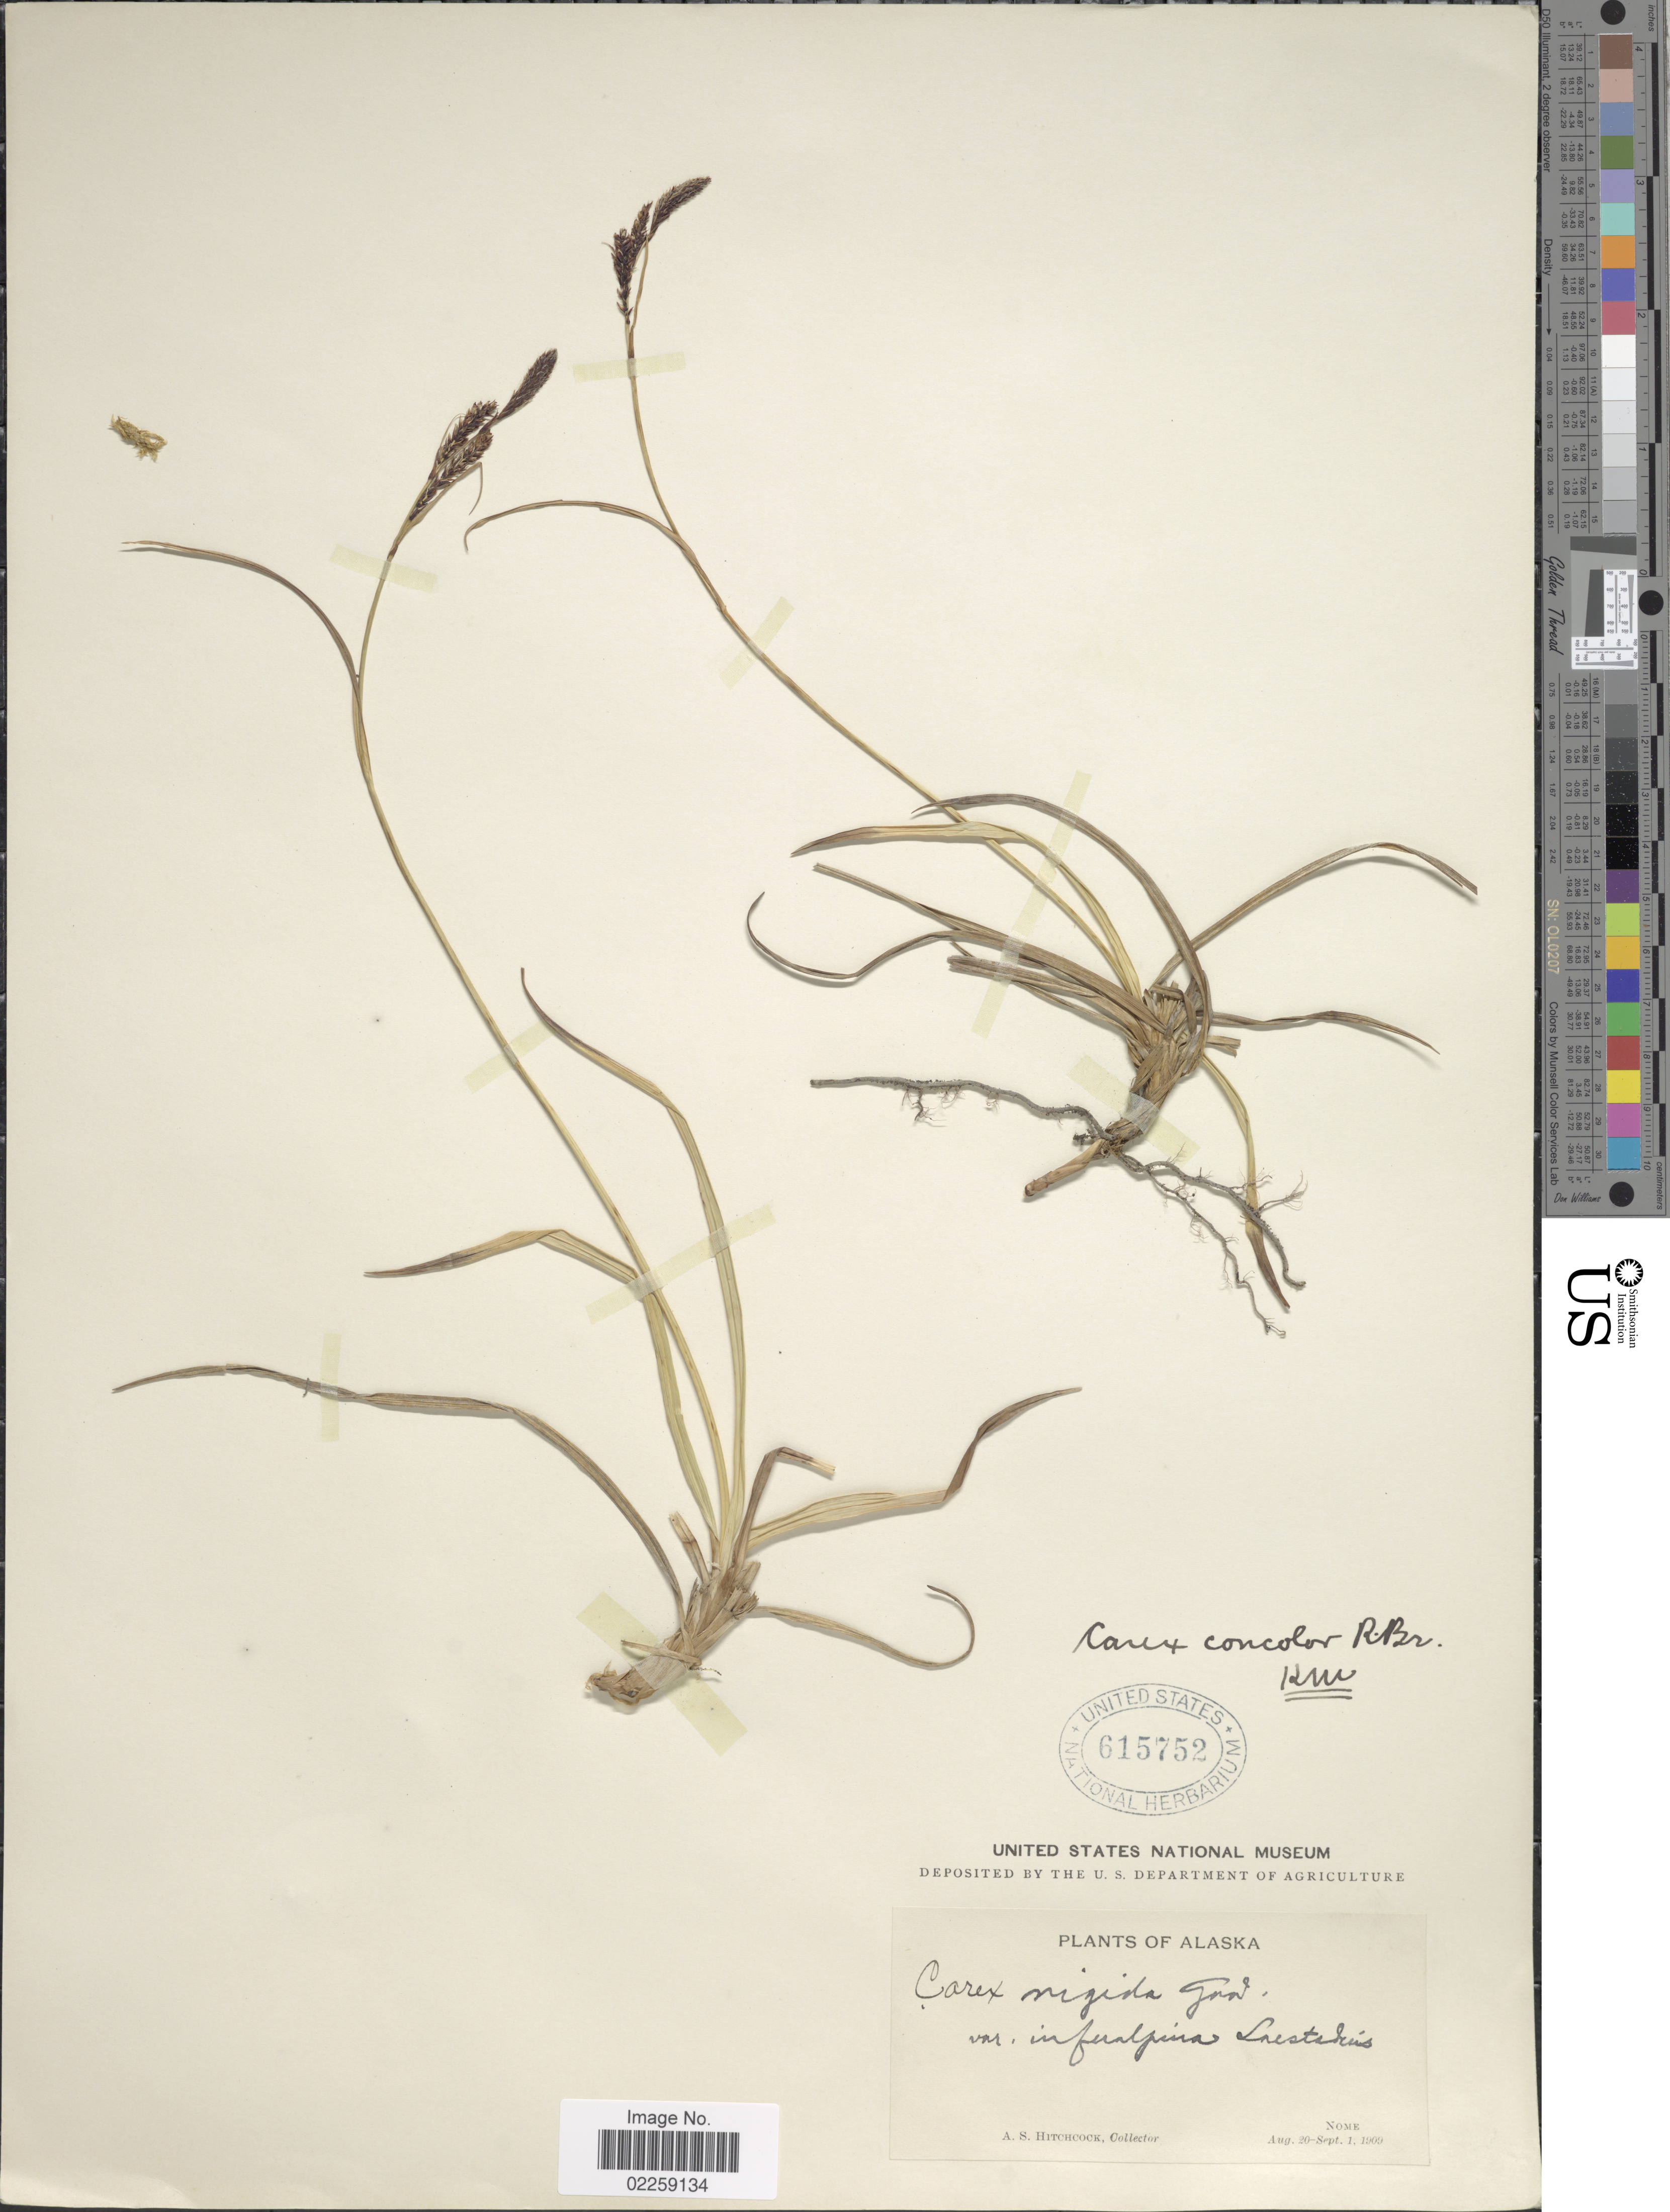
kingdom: Plantae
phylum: Tracheophyta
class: Liliopsida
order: Poales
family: Cyperaceae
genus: Carex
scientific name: Carex bigelowii subsp. lugens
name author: (Holm) T.V. Egorova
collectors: A. S. Hitchcock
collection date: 1909-08-20/1909-09-01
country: United States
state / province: Alaska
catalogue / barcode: US 615752